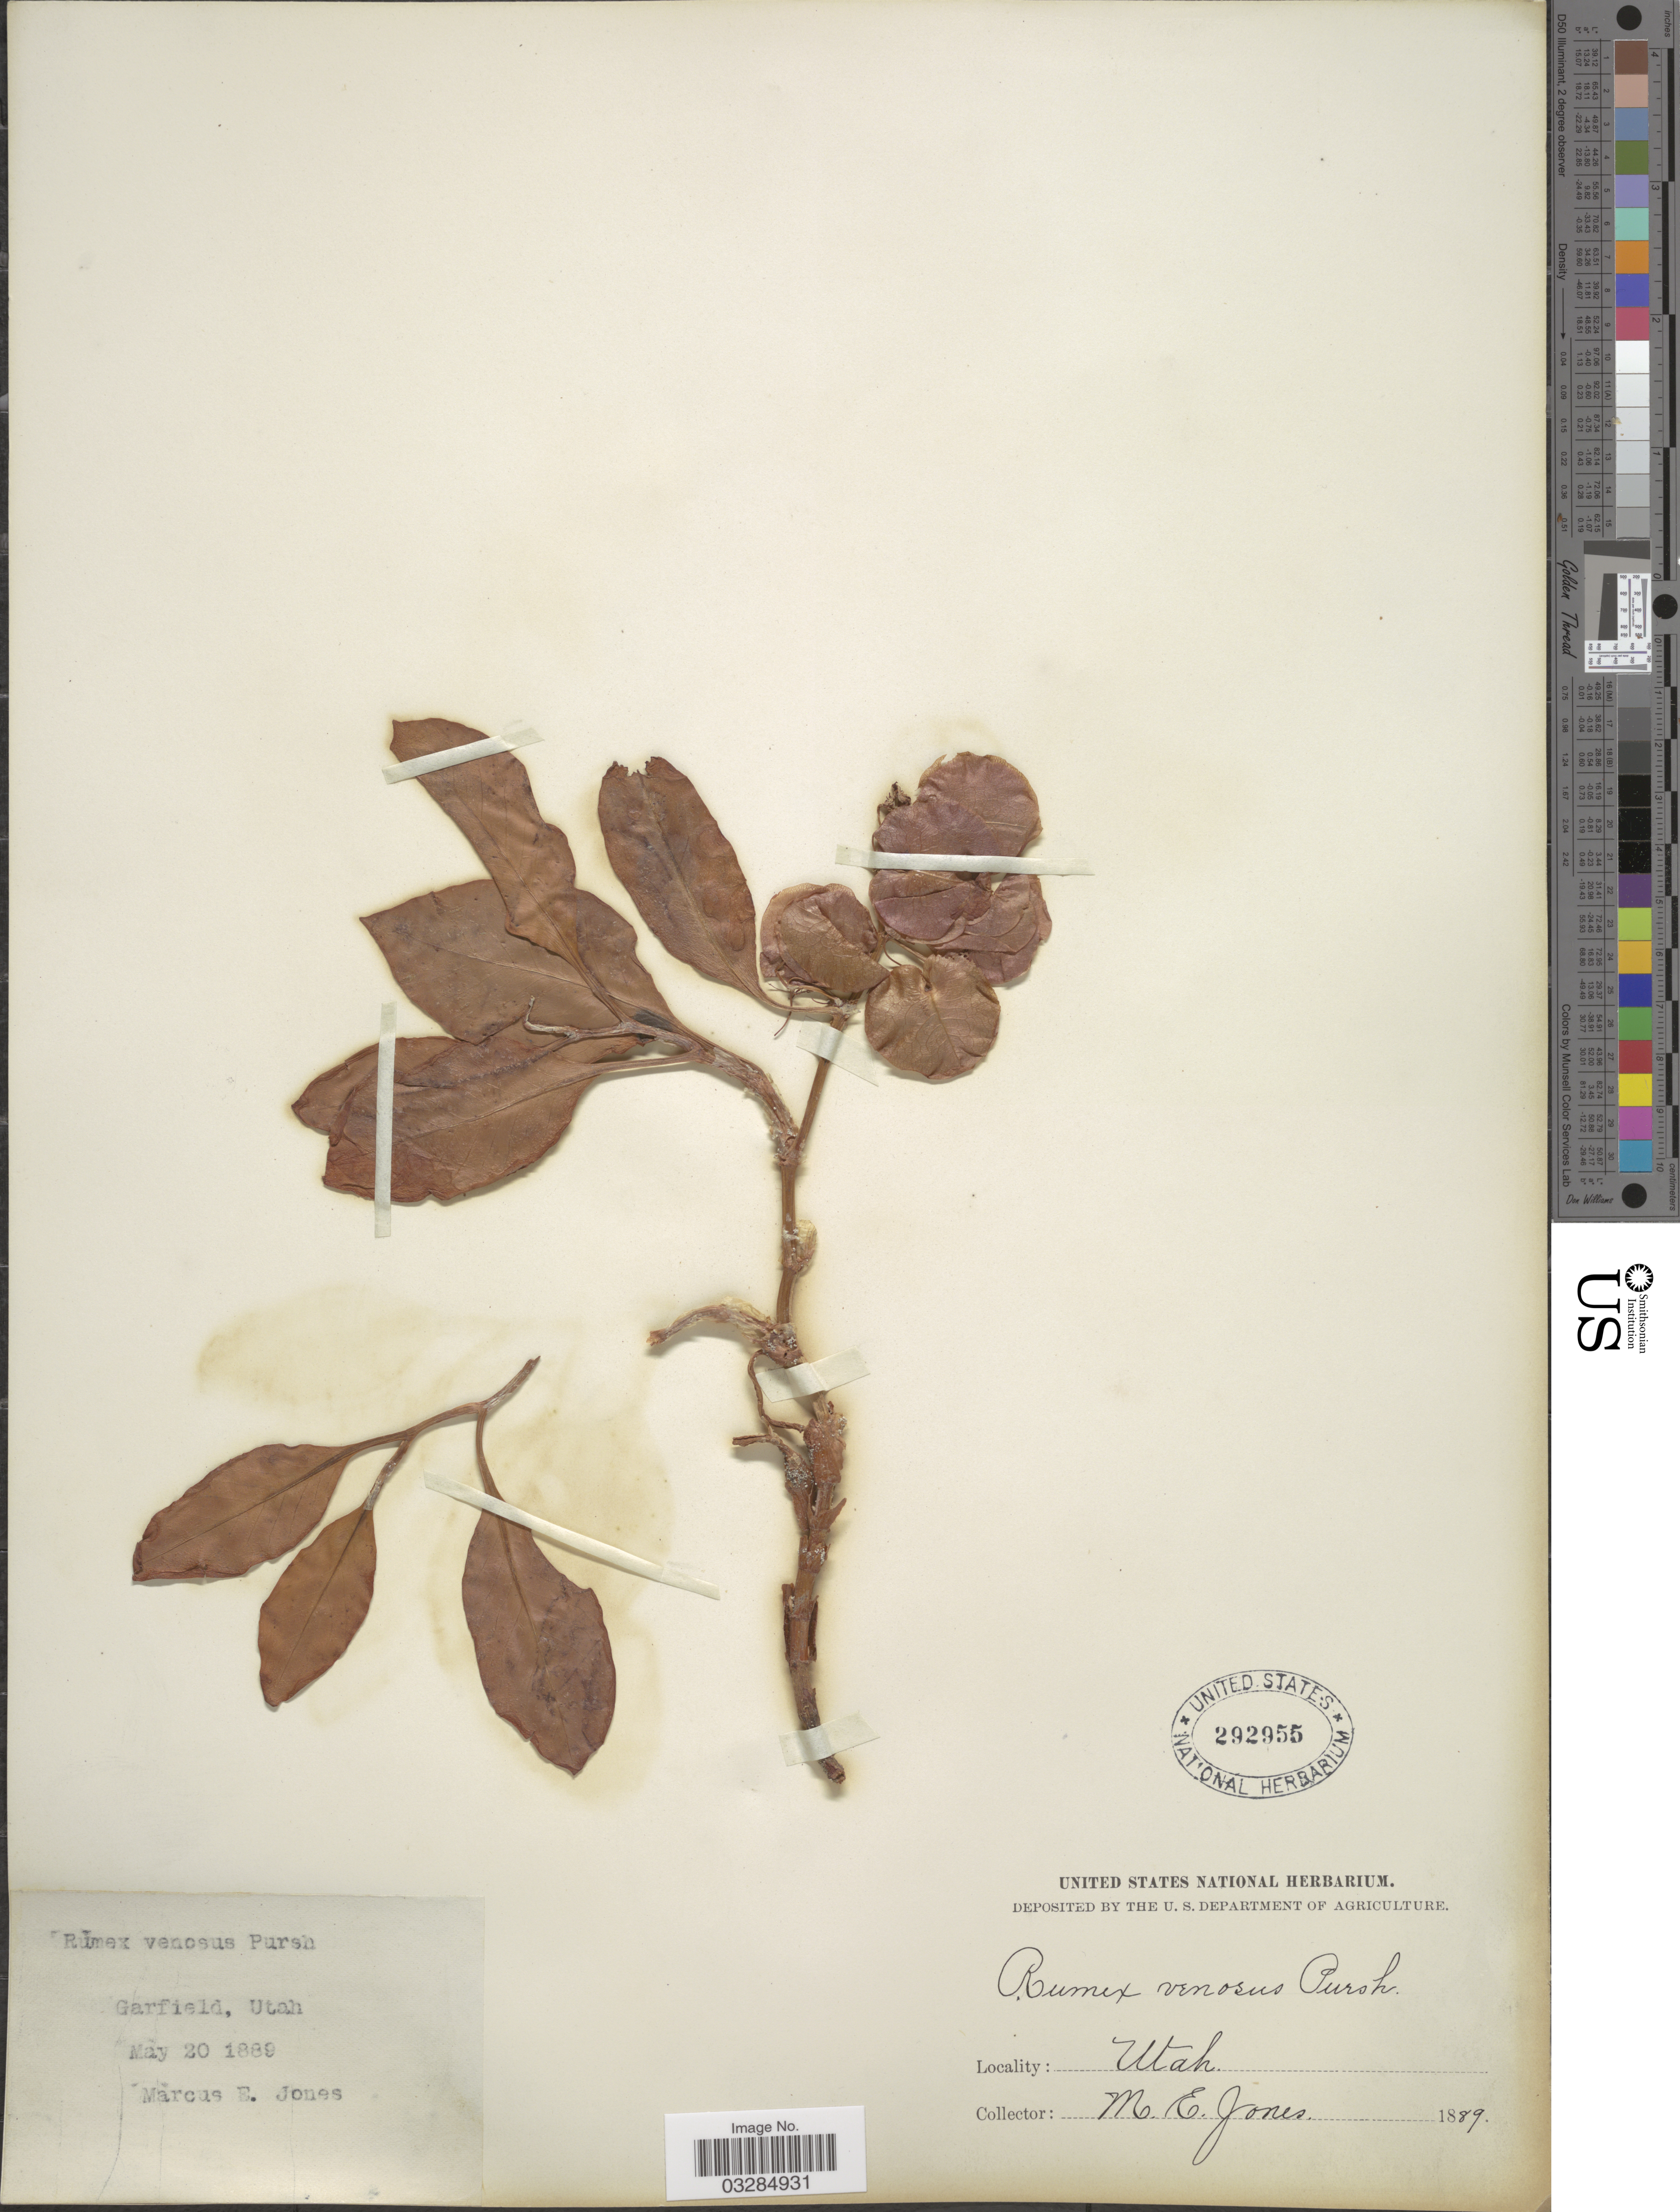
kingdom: Plantae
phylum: Tracheophyta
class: Magnoliopsida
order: Caryophyllales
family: Polygonaceae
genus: Rumex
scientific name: Rumex venosus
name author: Pursh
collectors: M. E. Jones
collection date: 1889-05-20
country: United States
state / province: Utah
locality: Garfield.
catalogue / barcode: US 292955